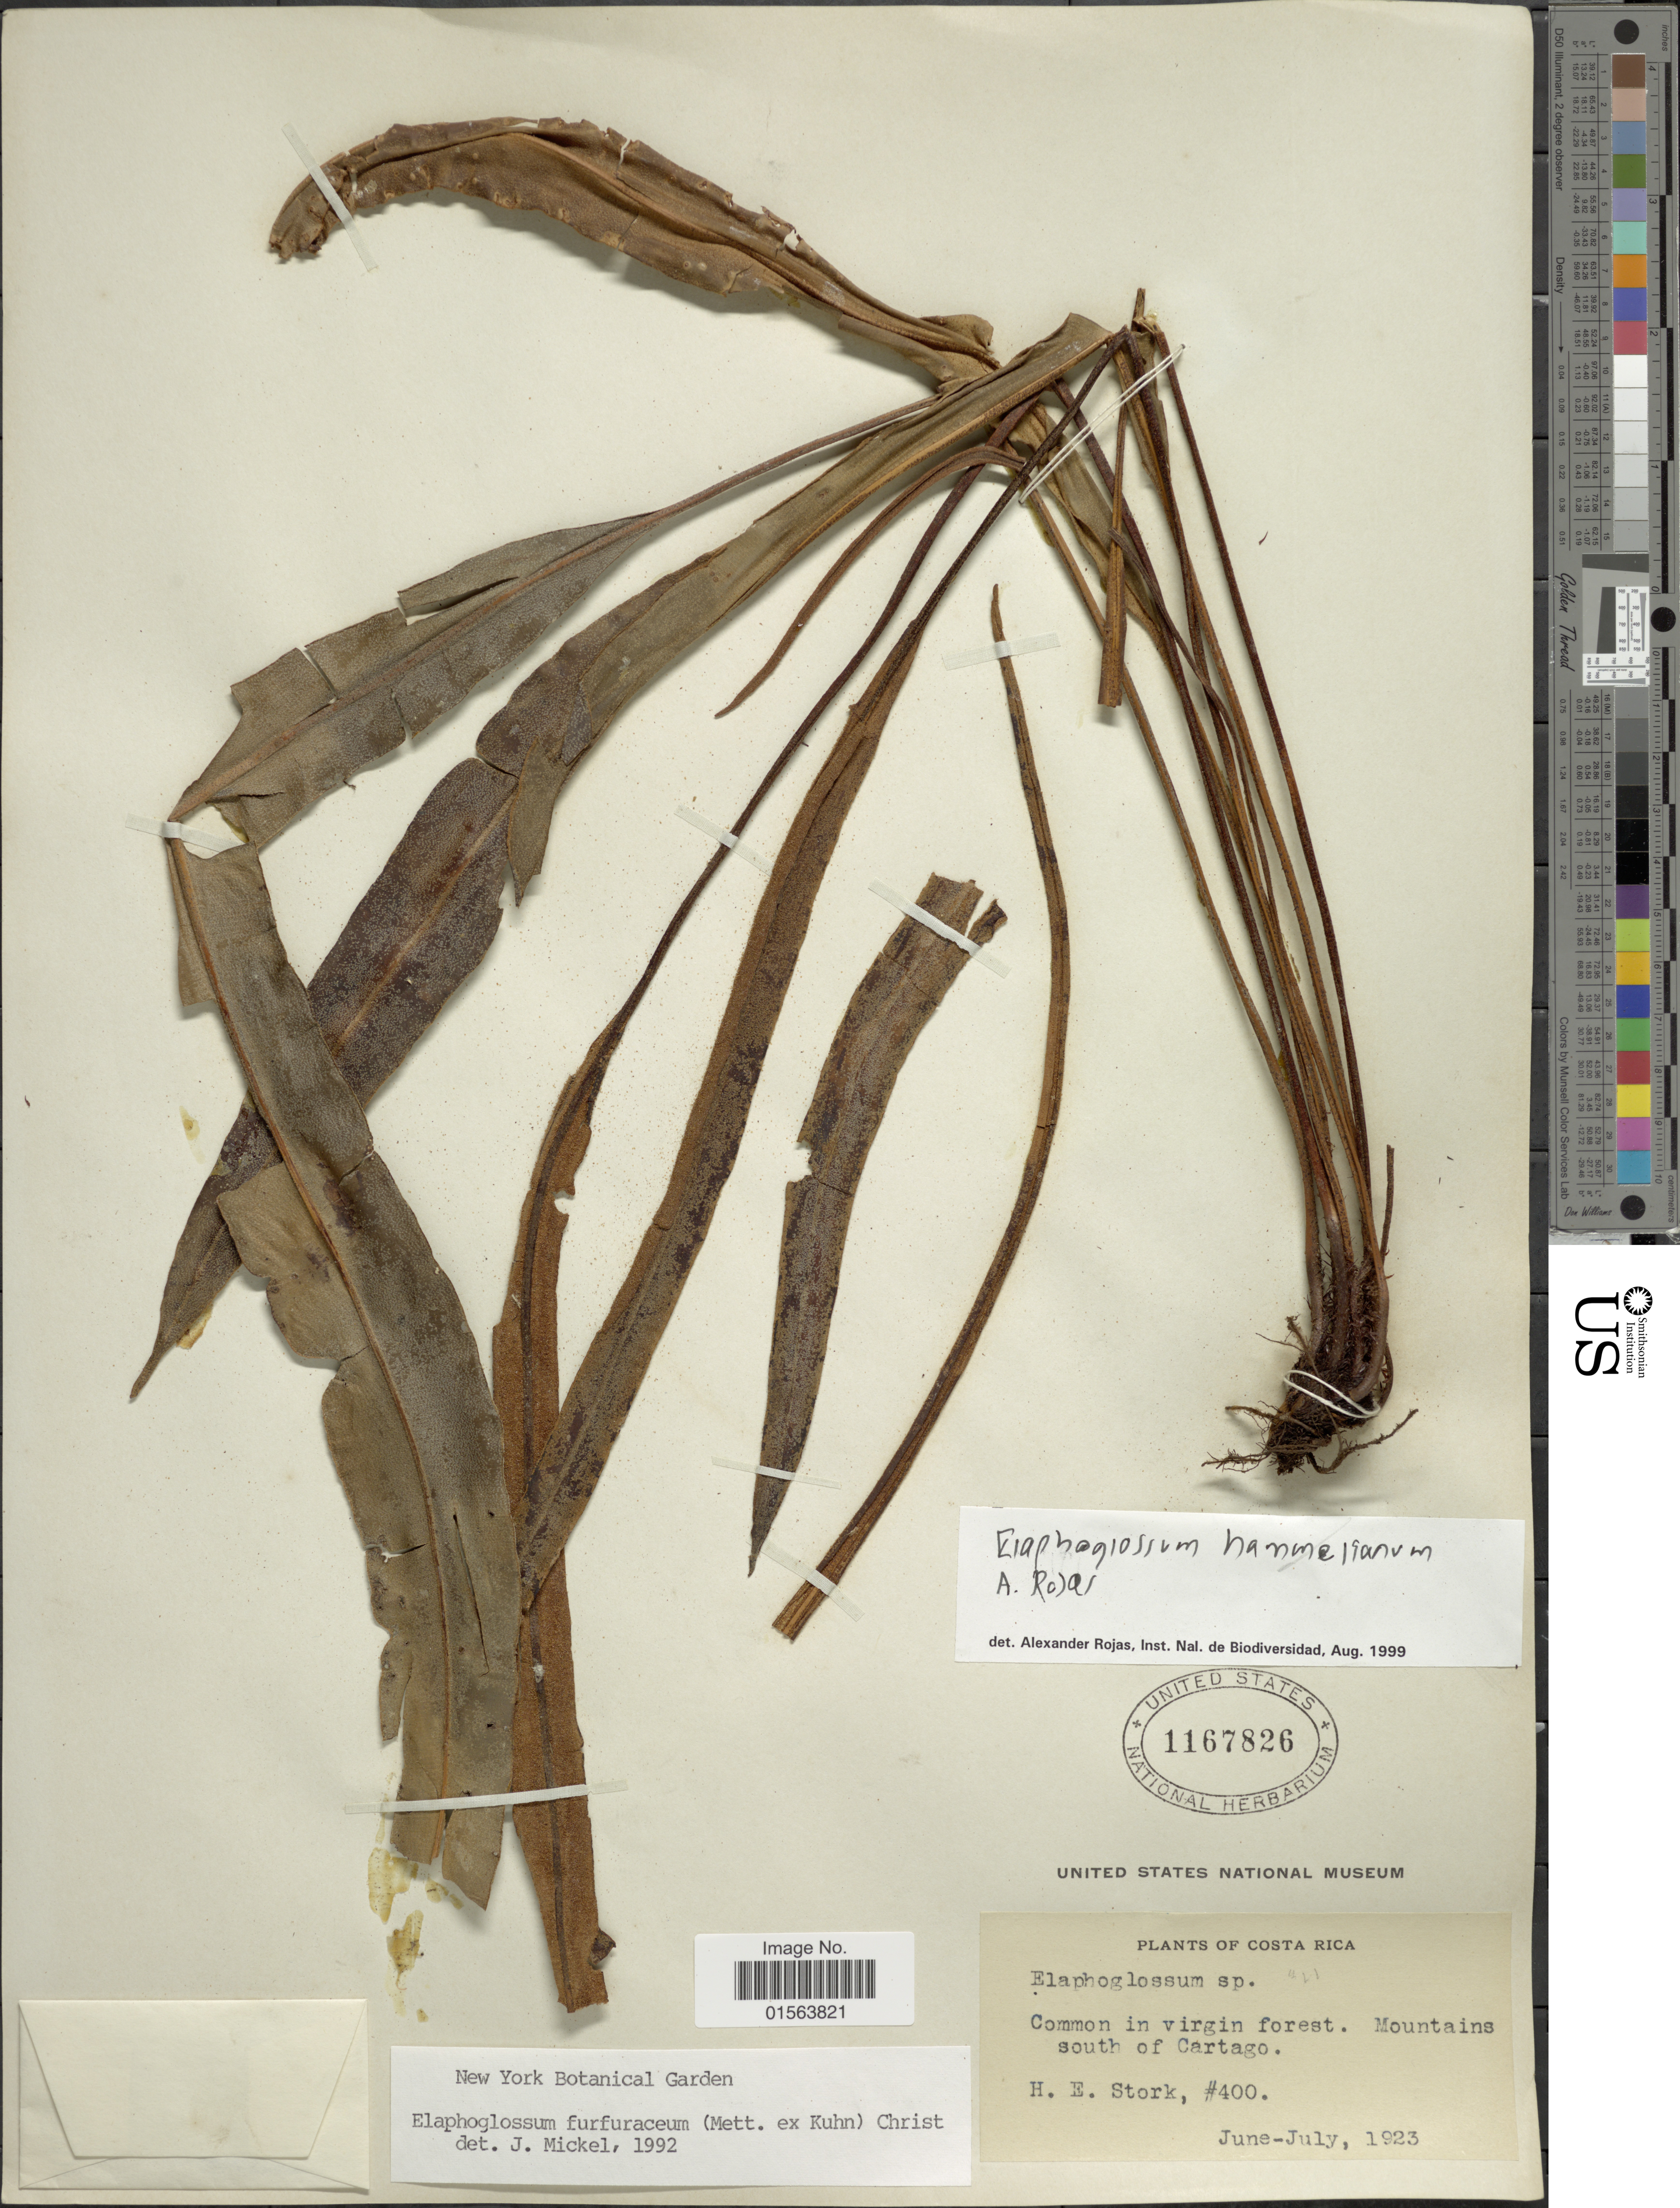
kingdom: Plantae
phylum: Tracheophyta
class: Polypodiopsida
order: Polypodiales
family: Dryopteridaceae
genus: Elaphoglossum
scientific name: Elaphoglossum hammelianum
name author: A. Rojas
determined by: Matos, F. B.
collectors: H. E. Stork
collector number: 400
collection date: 1923-06/1923-07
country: Costa Rica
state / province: Cartago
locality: Mountains south of Cartago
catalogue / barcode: US 1167826